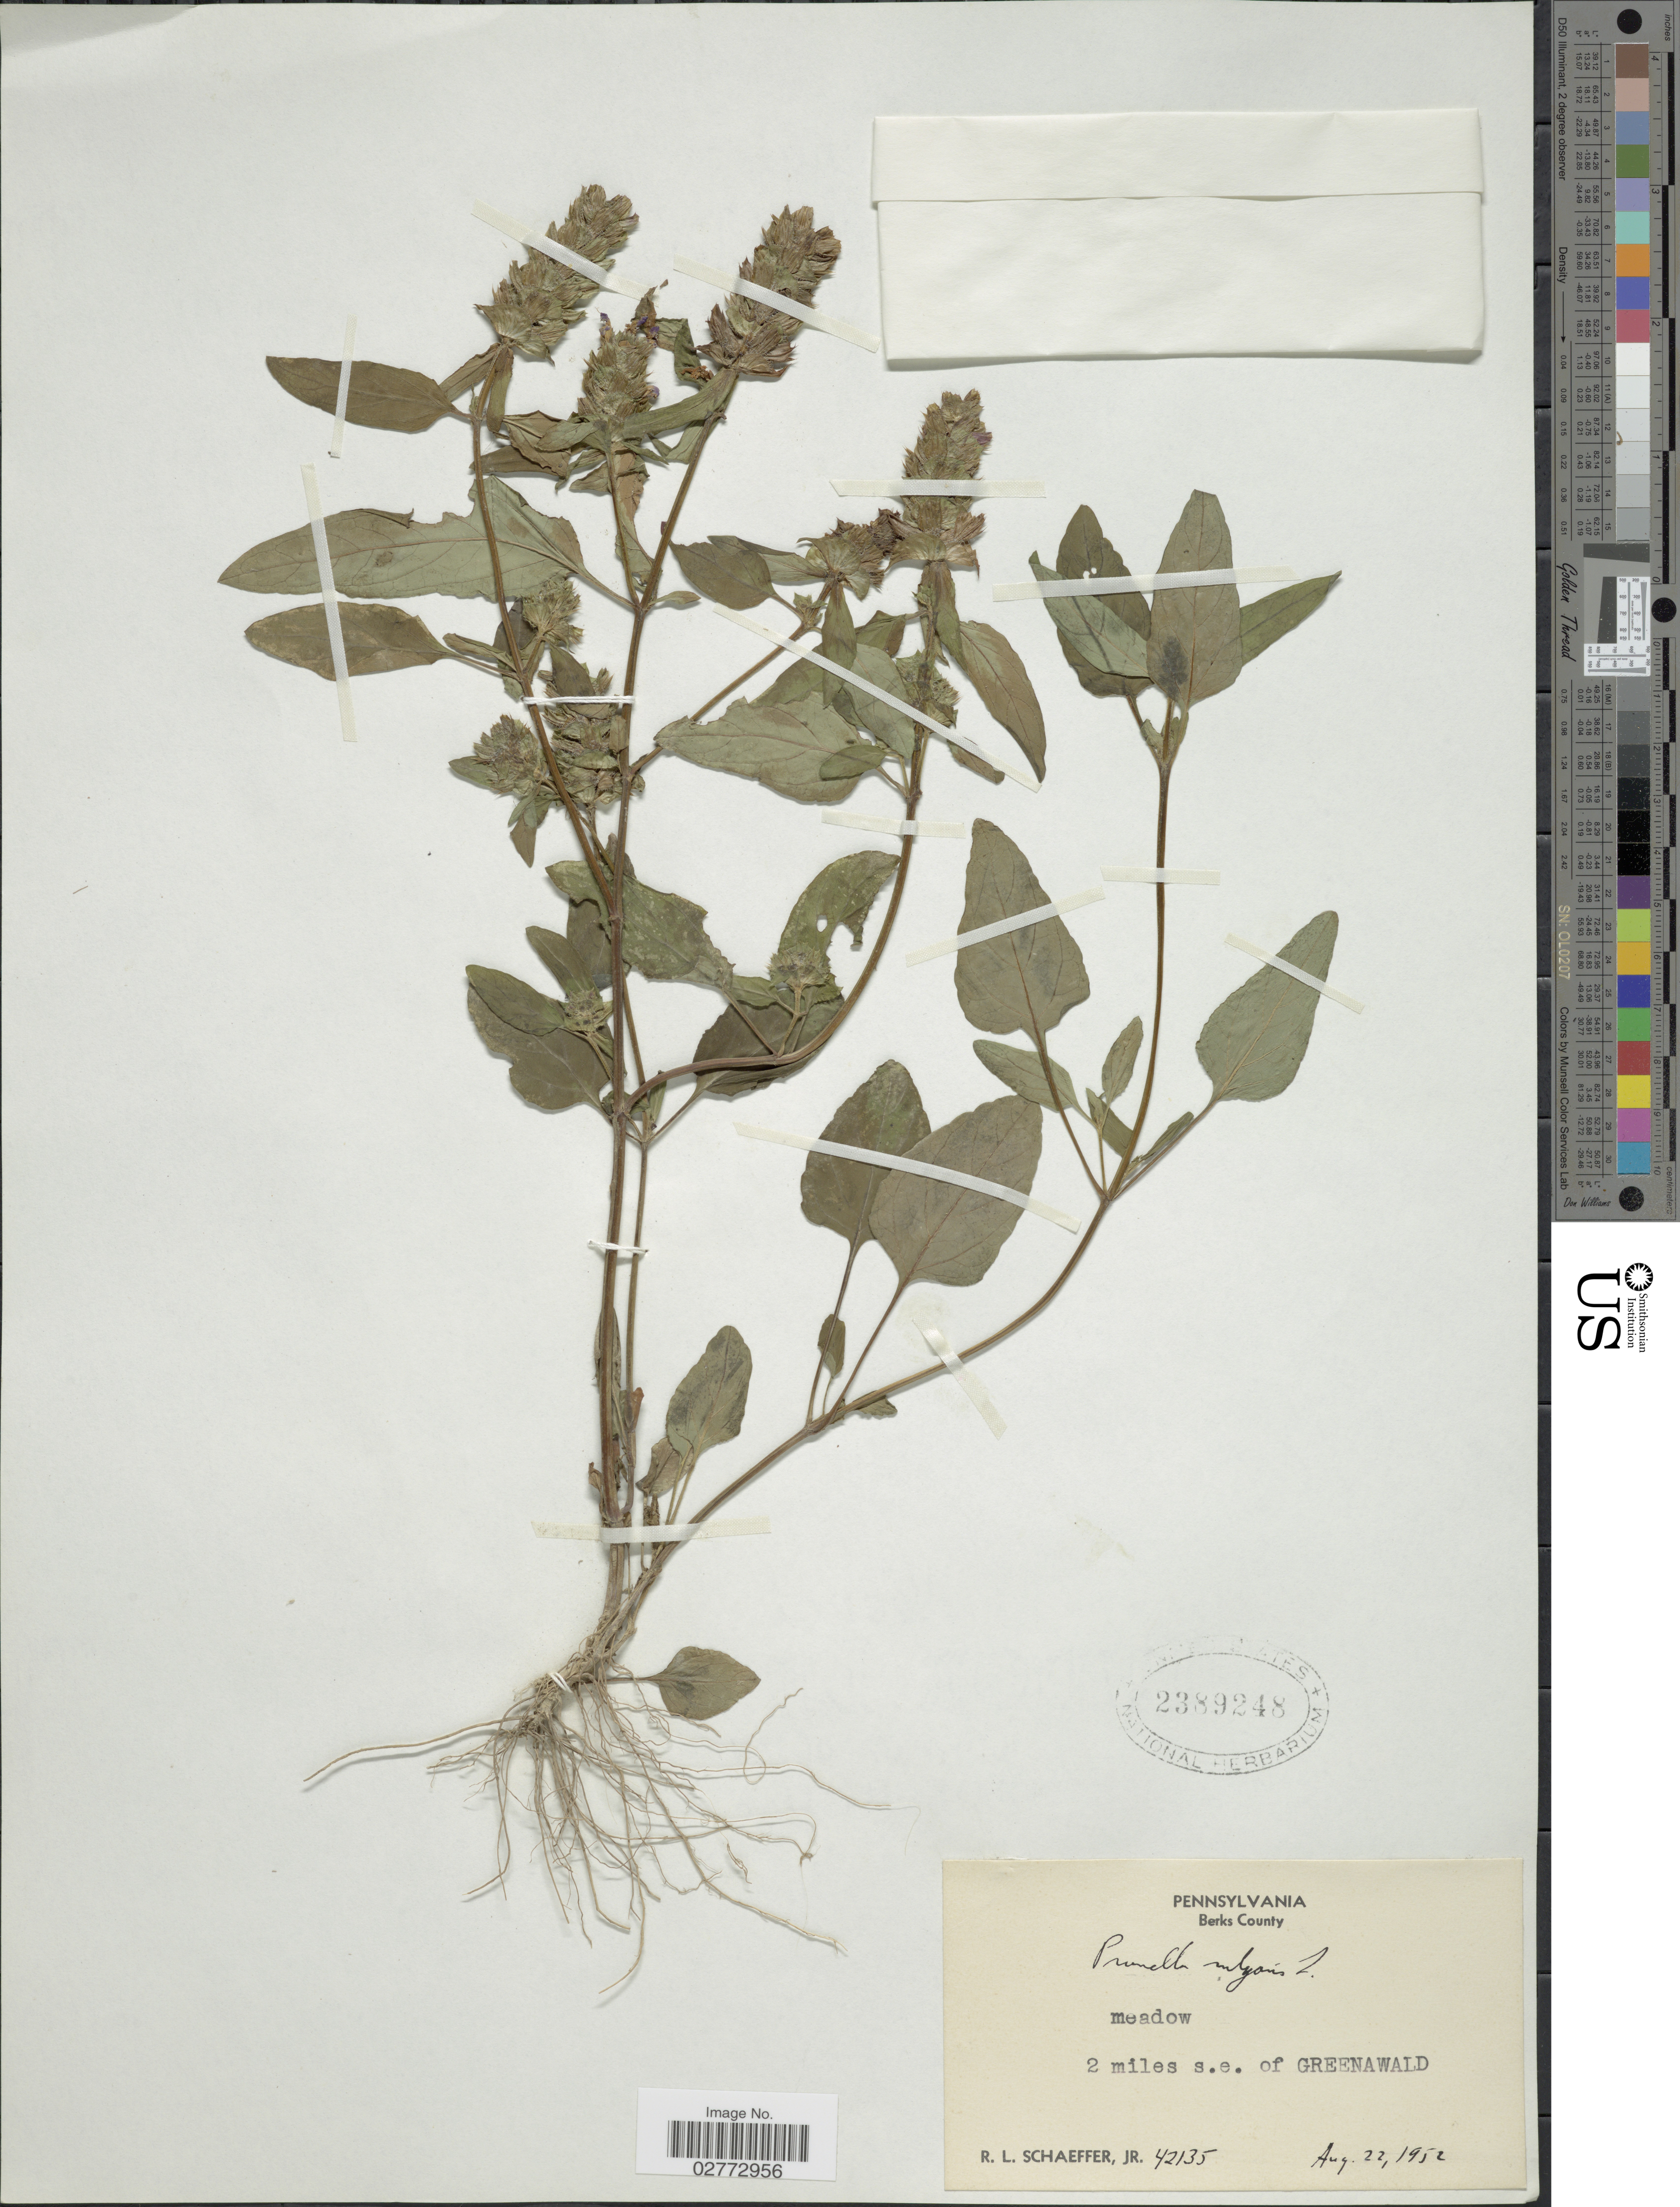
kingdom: Plantae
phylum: Tracheophyta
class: Magnoliopsida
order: Lamiales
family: Lamiaceae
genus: Prunella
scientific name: Prunella vulgaris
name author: L.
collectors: R. L. Schaeffer Jr.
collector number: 42135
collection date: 1952-08-22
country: United States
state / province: Pennsylvania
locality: Berks County. 2 miles s.e. of Greenawald.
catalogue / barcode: US 2389248